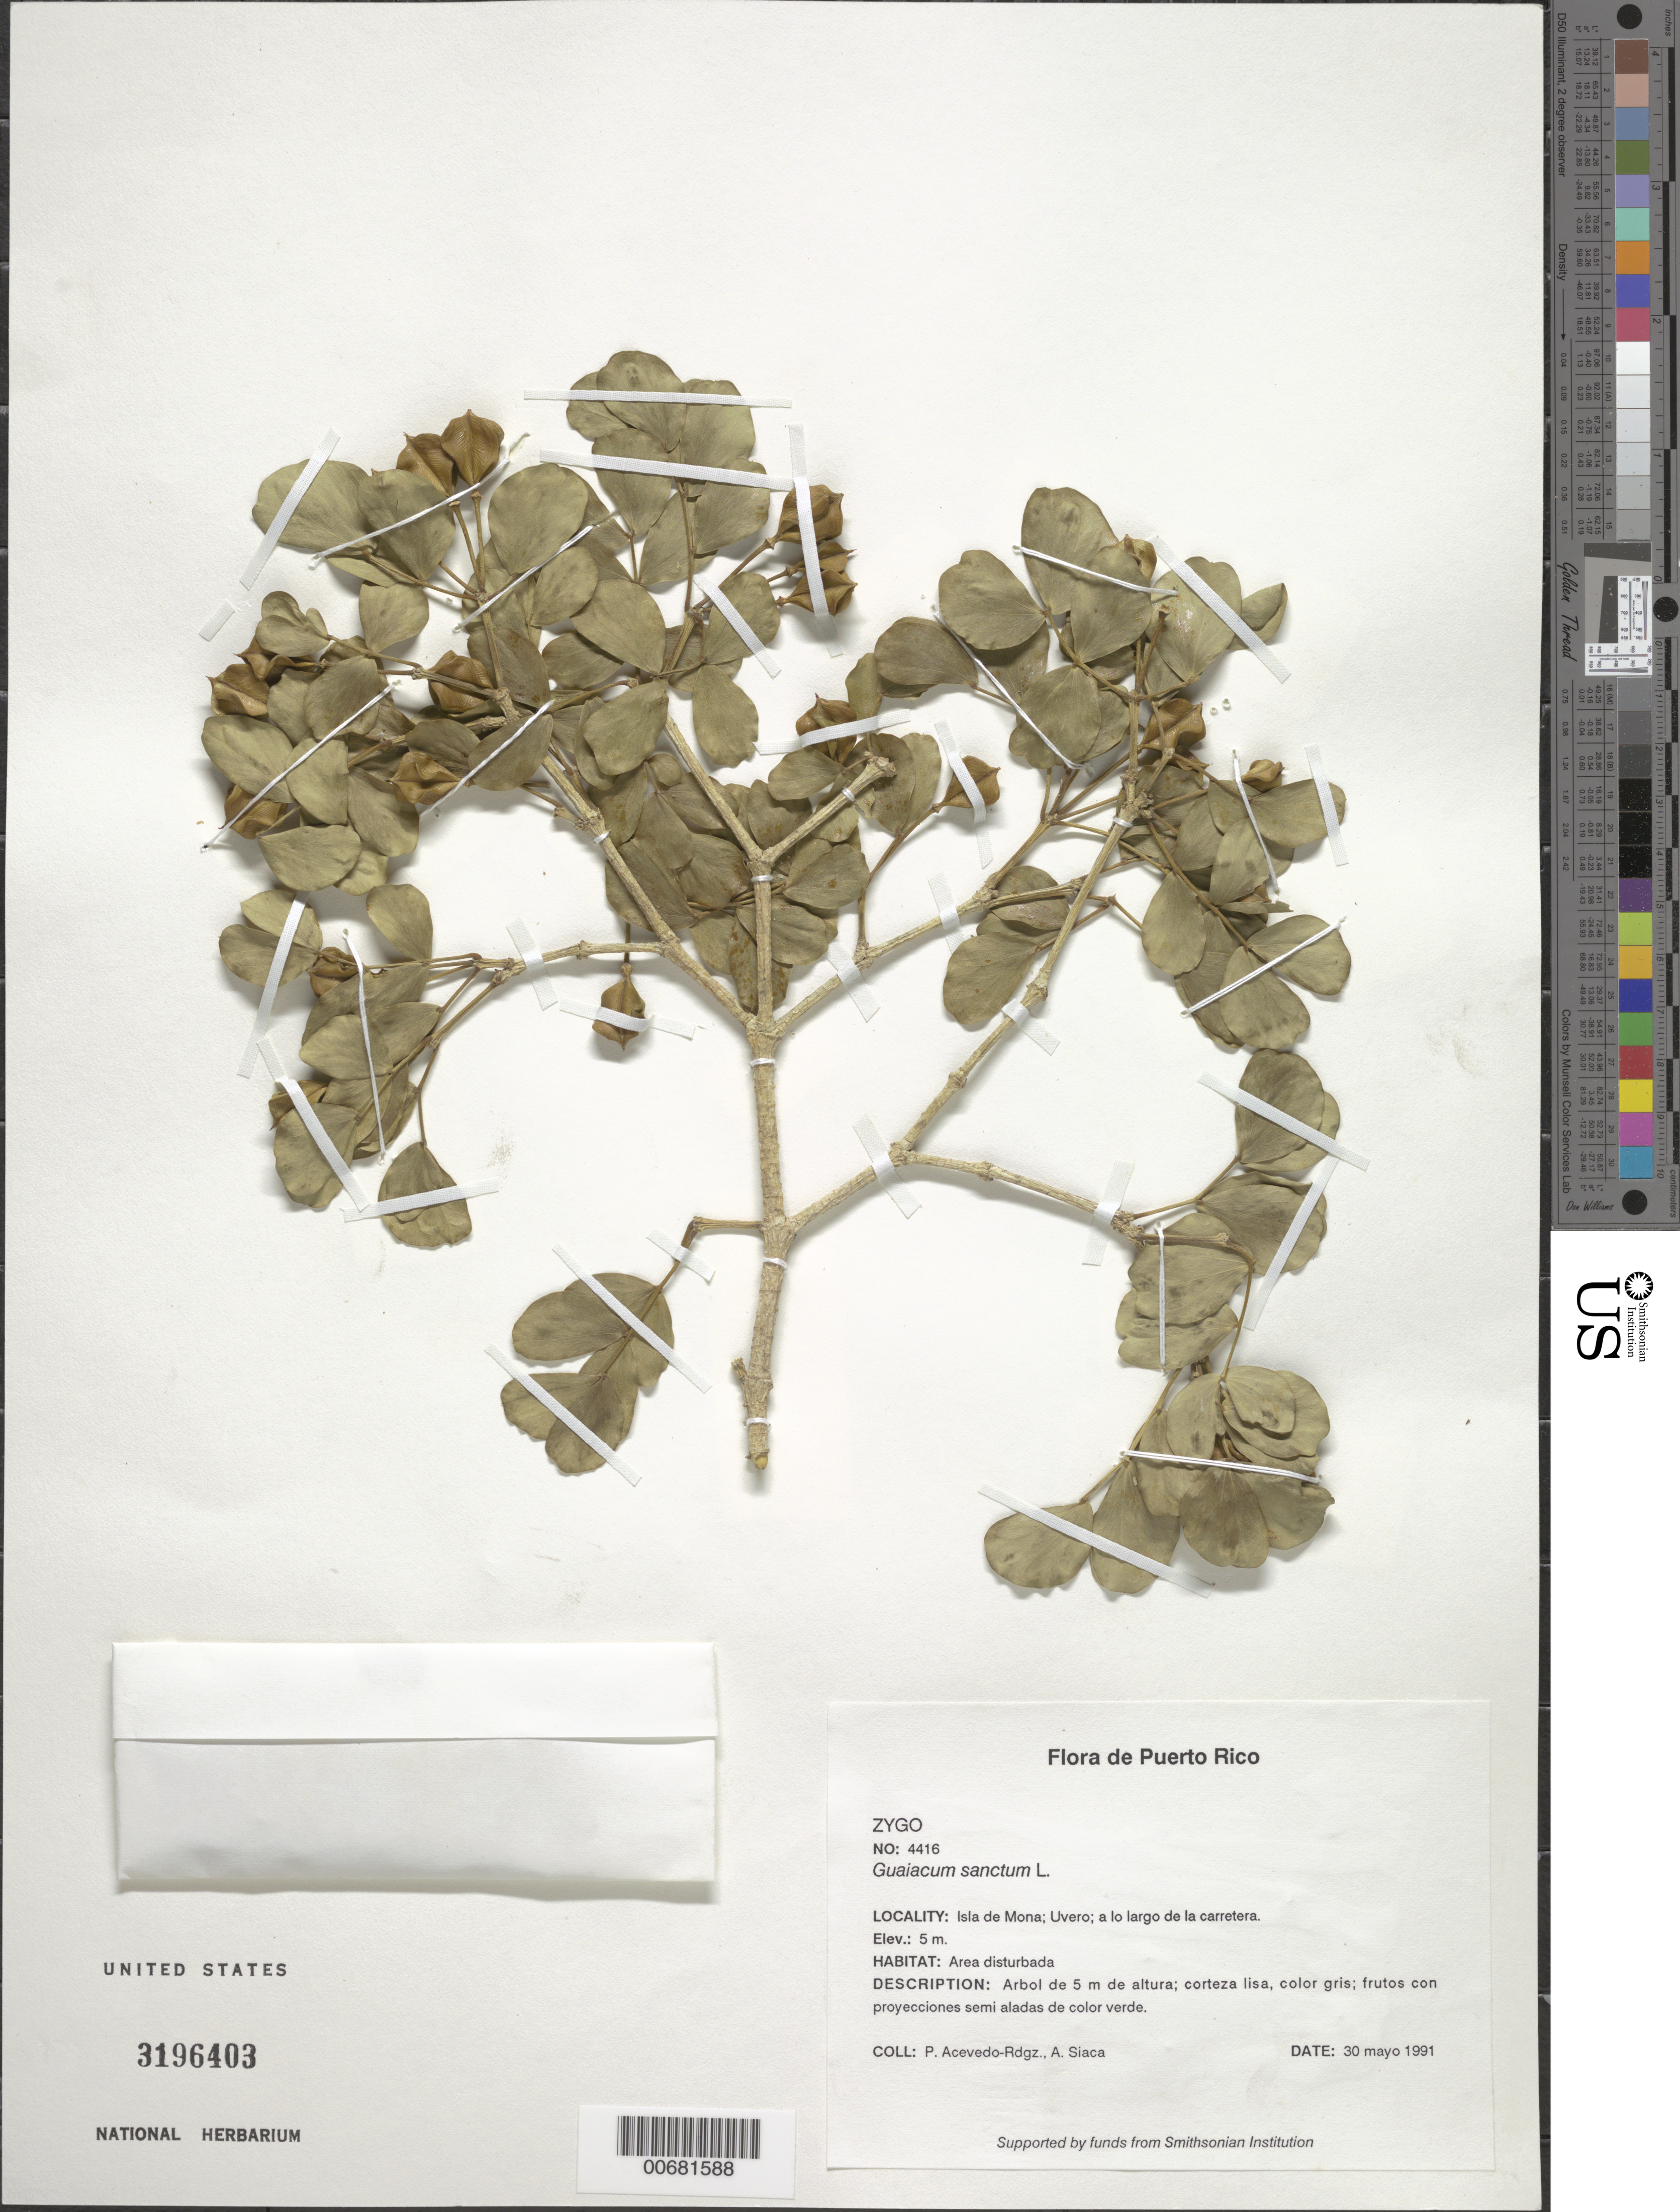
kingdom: Plantae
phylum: Tracheophyta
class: Magnoliopsida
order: Zygophyllales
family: Zygophyllaceae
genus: Guaiacum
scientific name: Guaiacum sanctum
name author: L.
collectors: P. Acevedo-Rodr. & A. Siaca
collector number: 4416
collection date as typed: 30 May 1991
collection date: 1991-05-30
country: Puerto Rico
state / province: Mayaguëz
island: Mona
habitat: Area disturbada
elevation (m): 5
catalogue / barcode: US 3196403